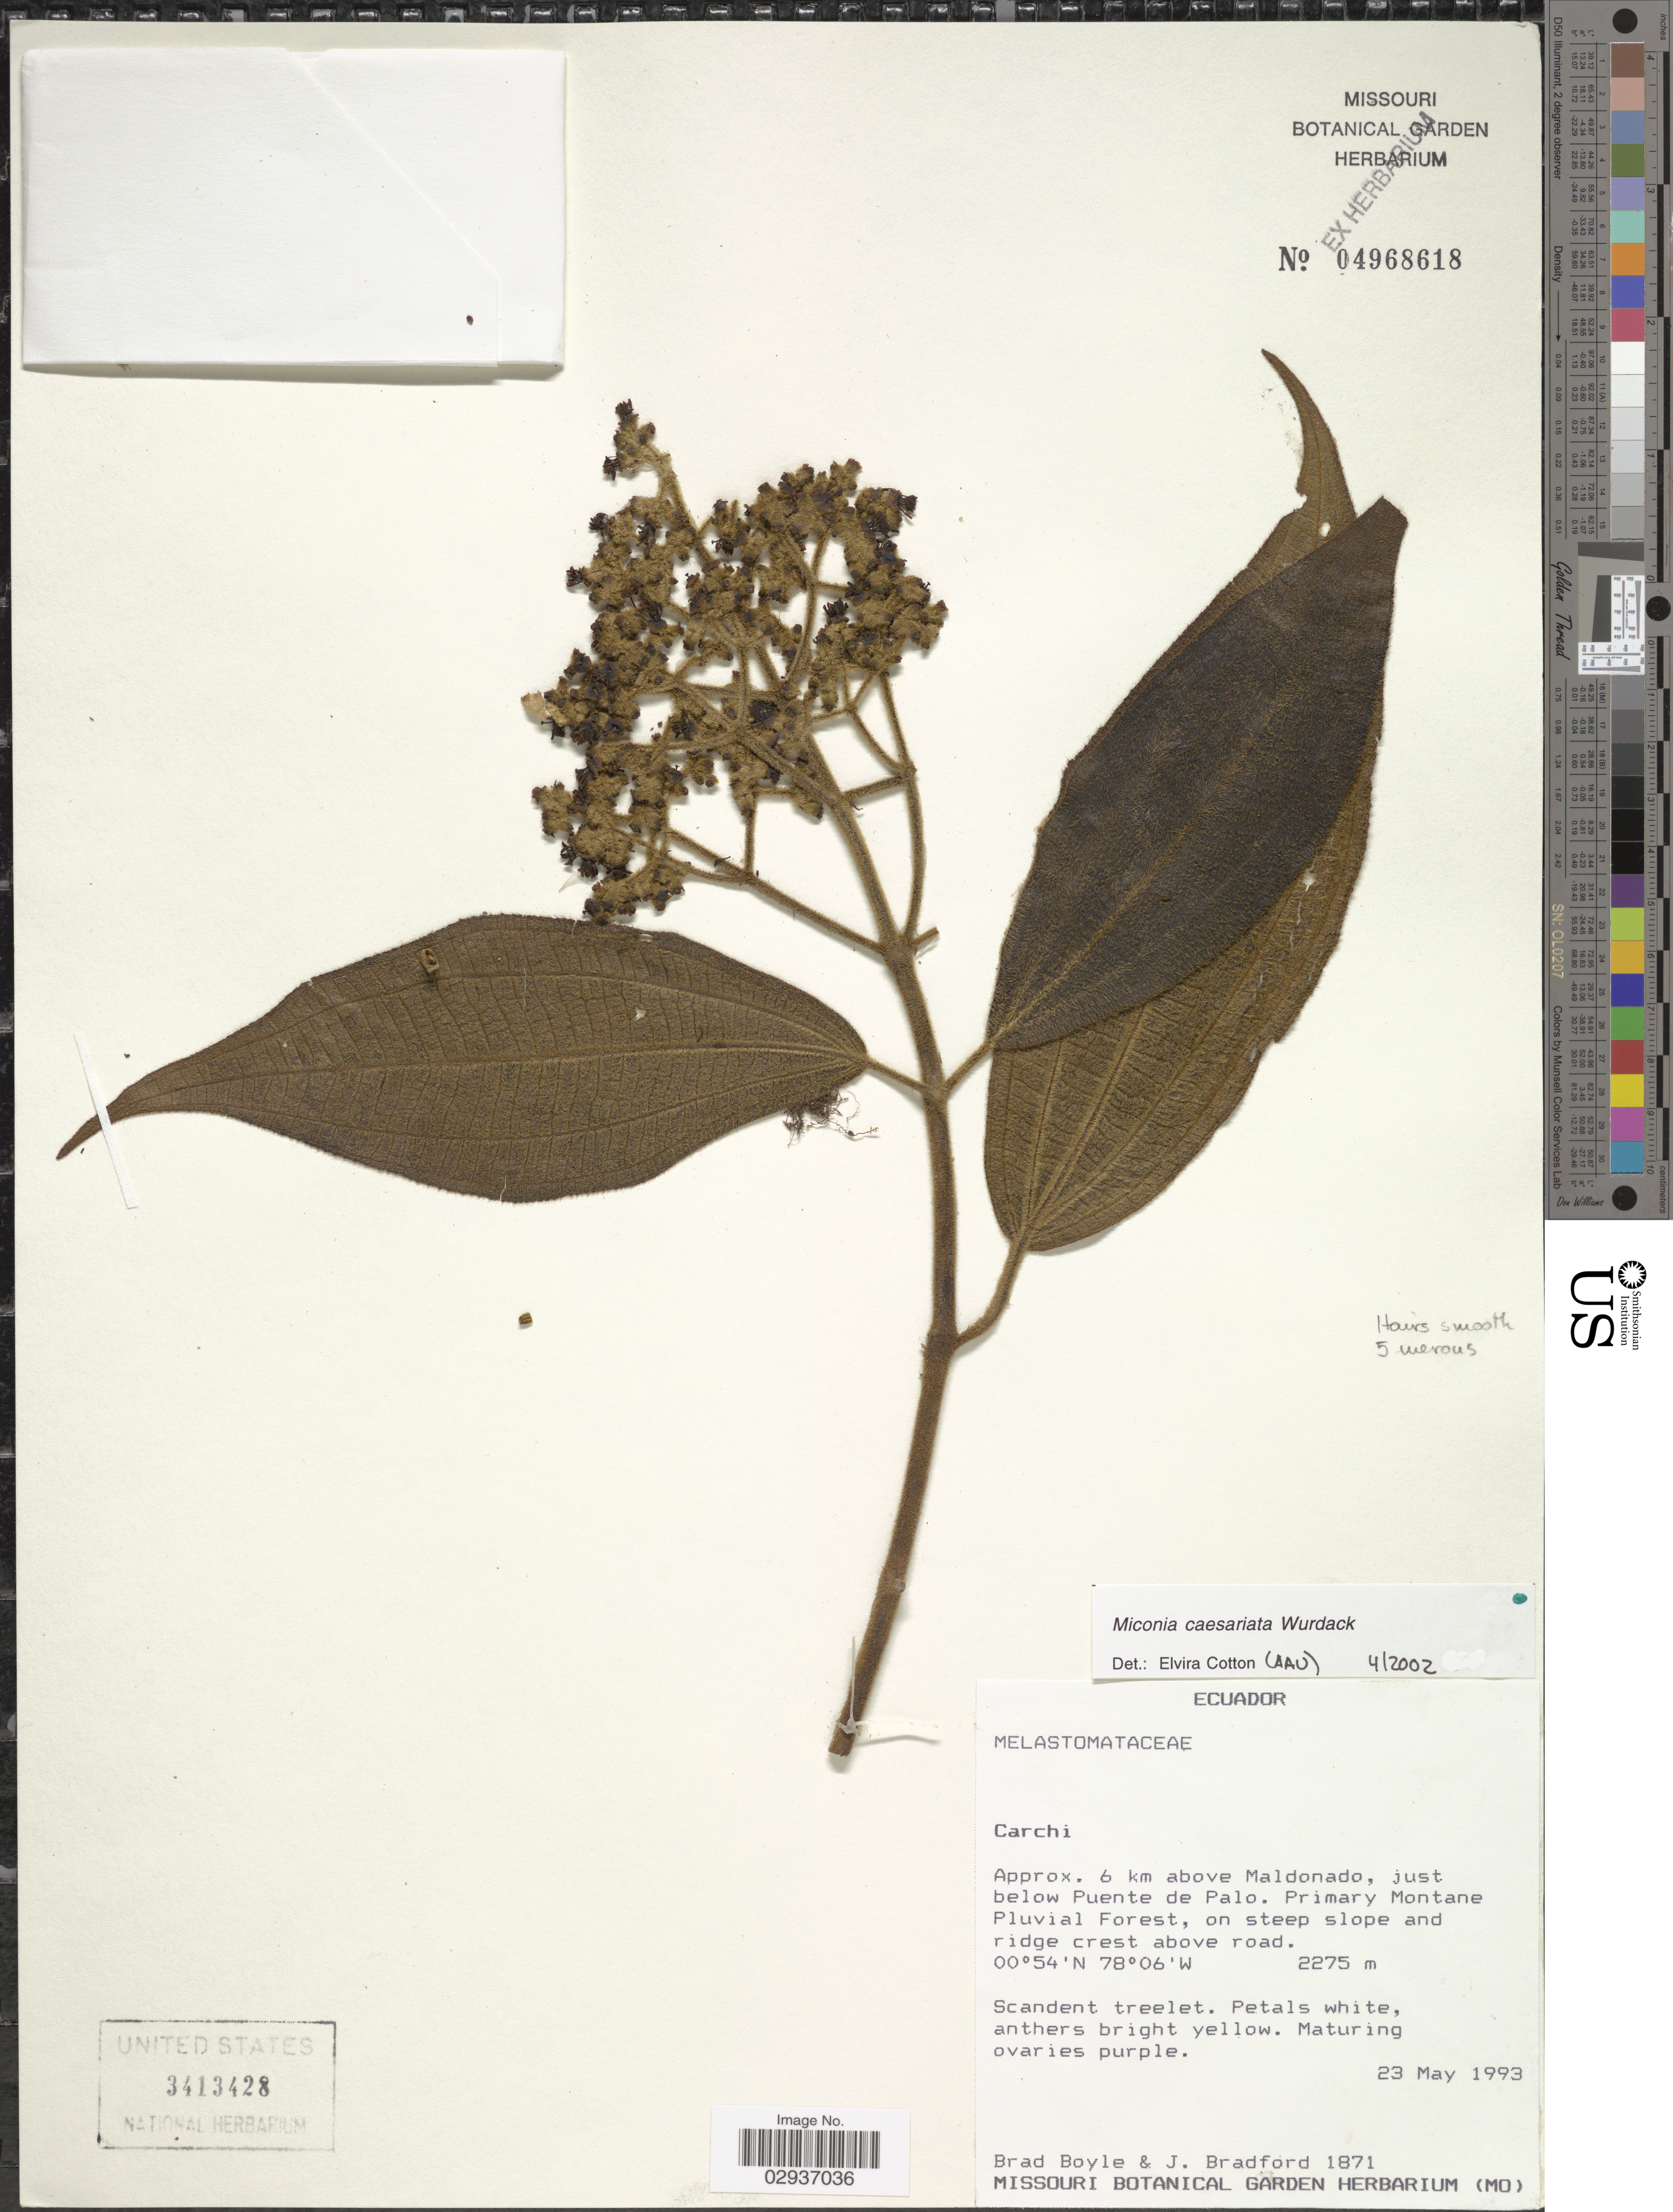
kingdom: Plantae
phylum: Tracheophyta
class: Magnoliopsida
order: Myrtales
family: Melastomataceae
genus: Miconia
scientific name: Miconia caesariata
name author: Wurdack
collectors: B. Boyle & J. Bradford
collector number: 1871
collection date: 1993-05-23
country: Ecuador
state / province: Carchi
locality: Approx. 6 km above Maldonado, just below Puente de Palo. Primary Montane Pluvial Forest.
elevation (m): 2275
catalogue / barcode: US 3413428